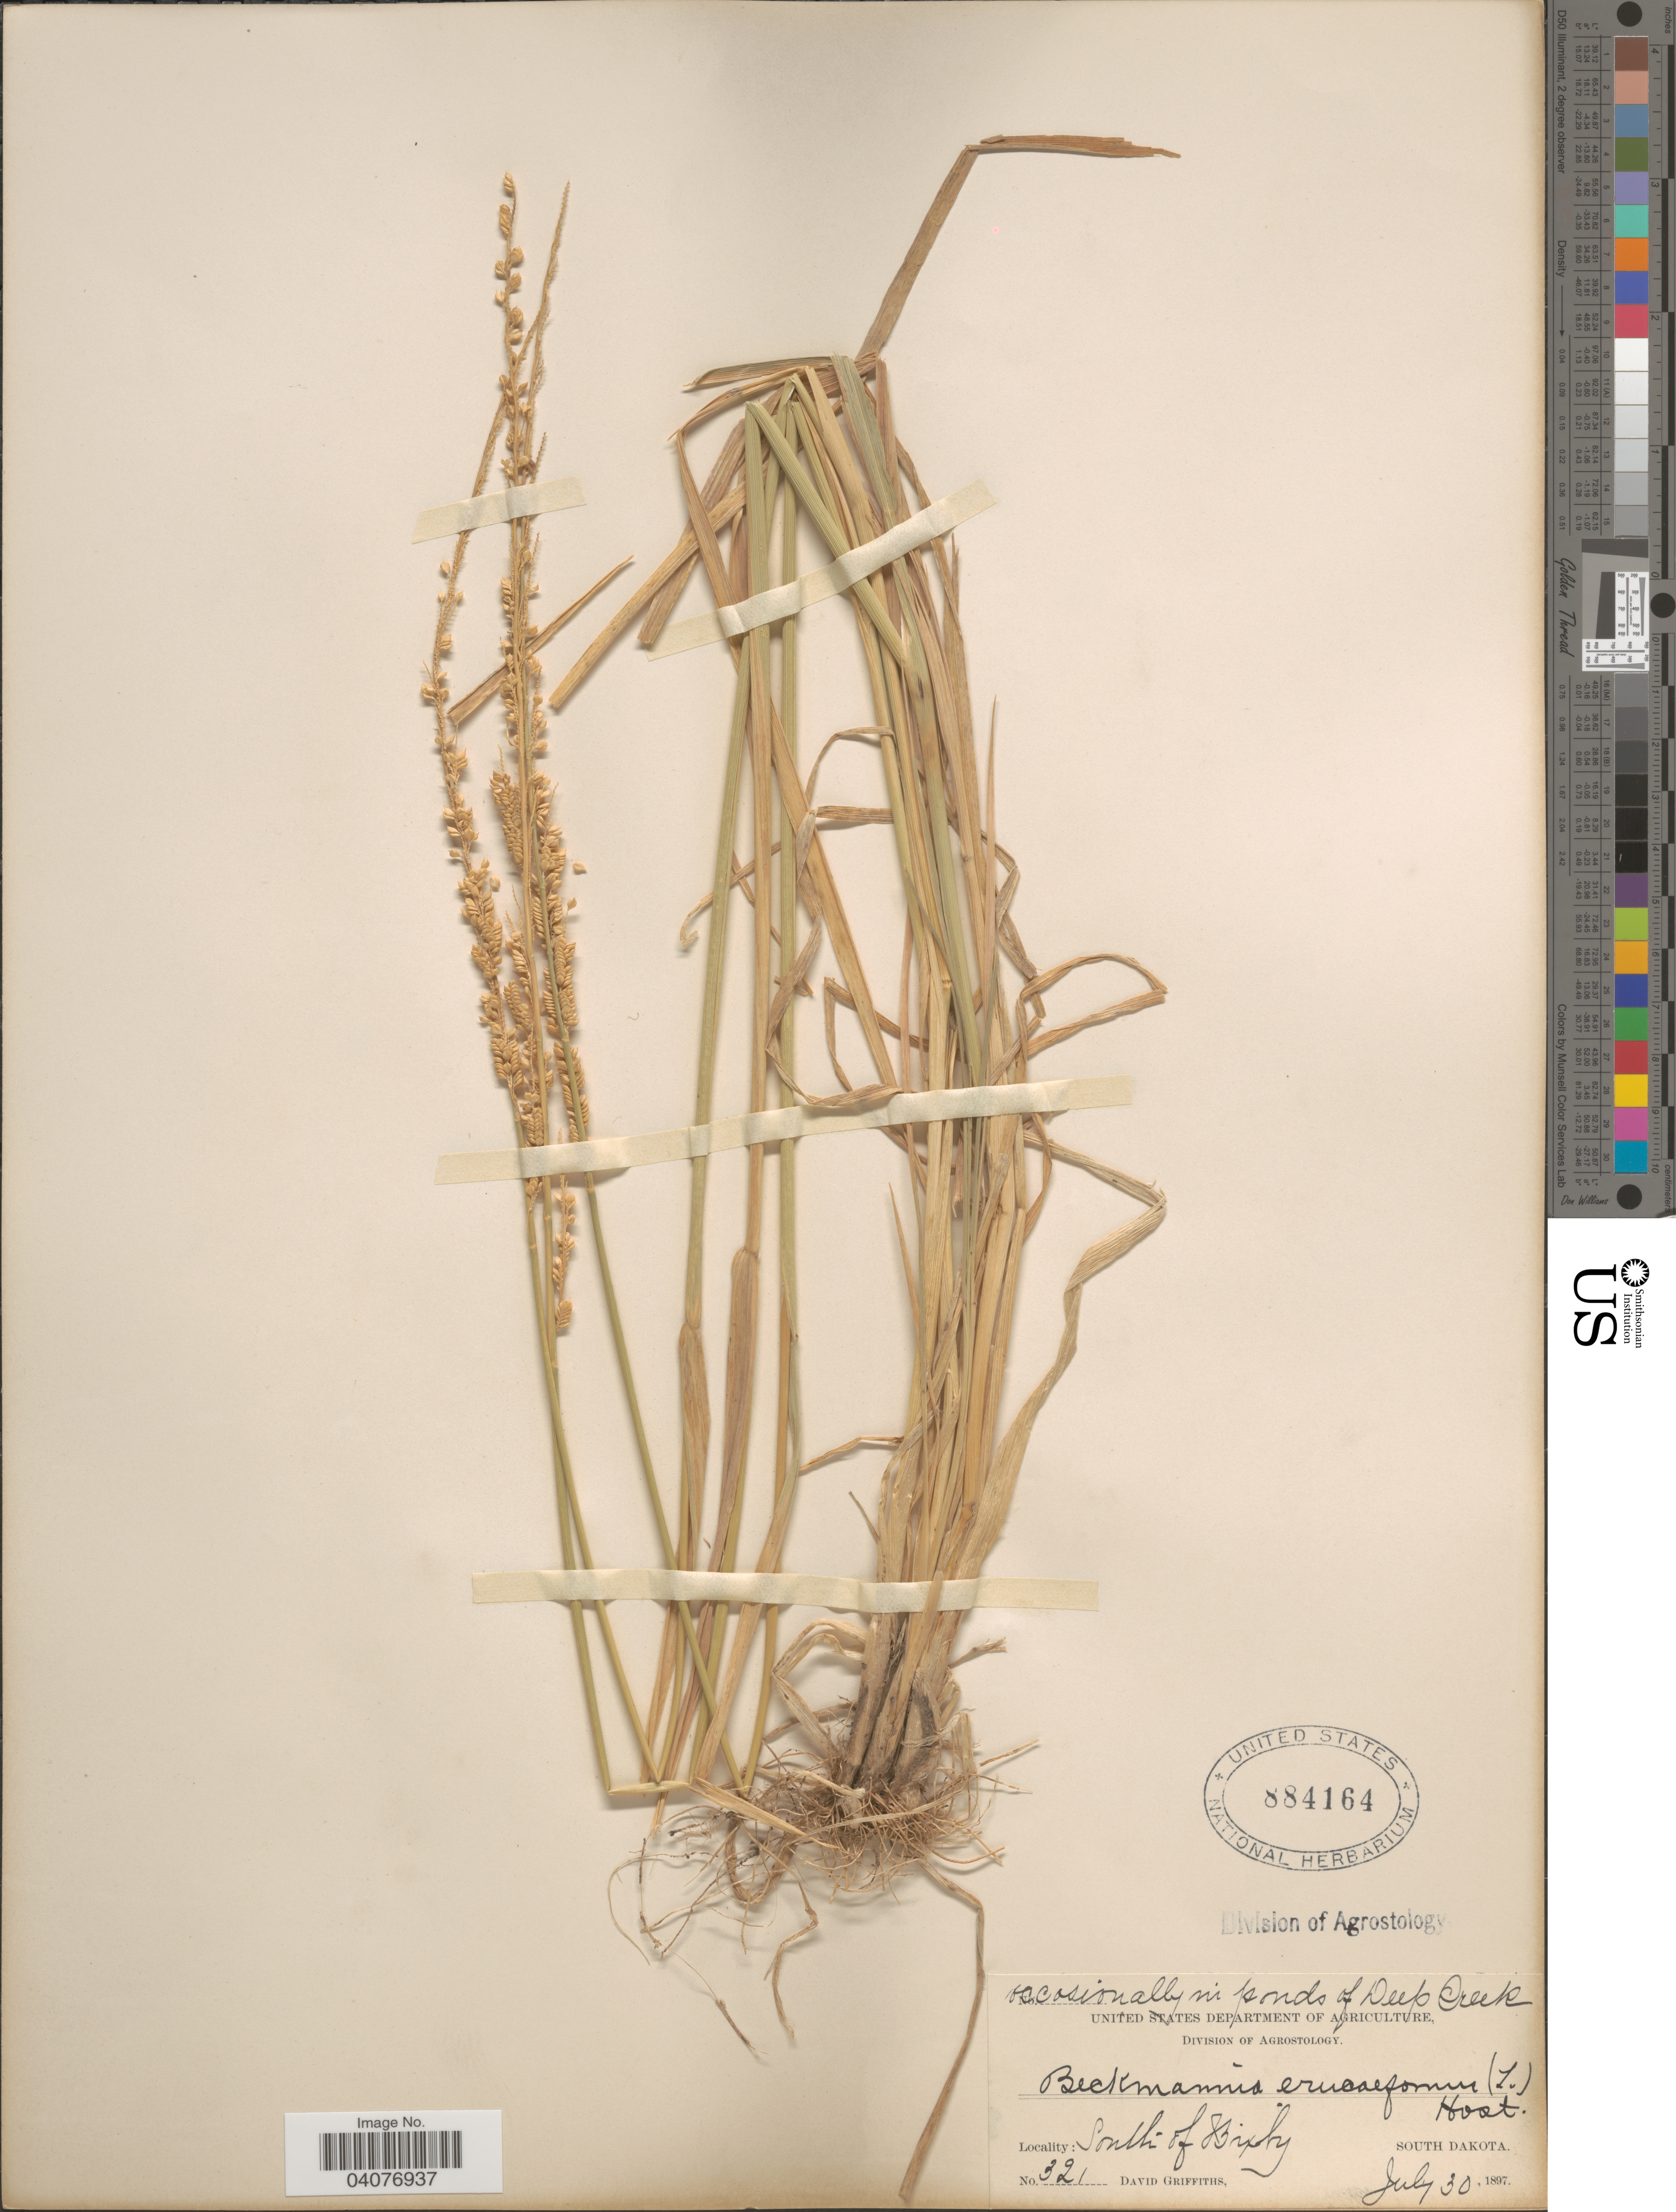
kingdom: Plantae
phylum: Tracheophyta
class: Liliopsida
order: Poales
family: Poaceae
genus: Beckmannia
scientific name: Beckmannia syzigachne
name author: (Steud.) Fernald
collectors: D. Griffiths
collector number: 321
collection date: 1897-07-30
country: United States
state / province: South Dakota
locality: Occasionally in ponds of Deep Creek. South of Bixby.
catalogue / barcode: US 884164